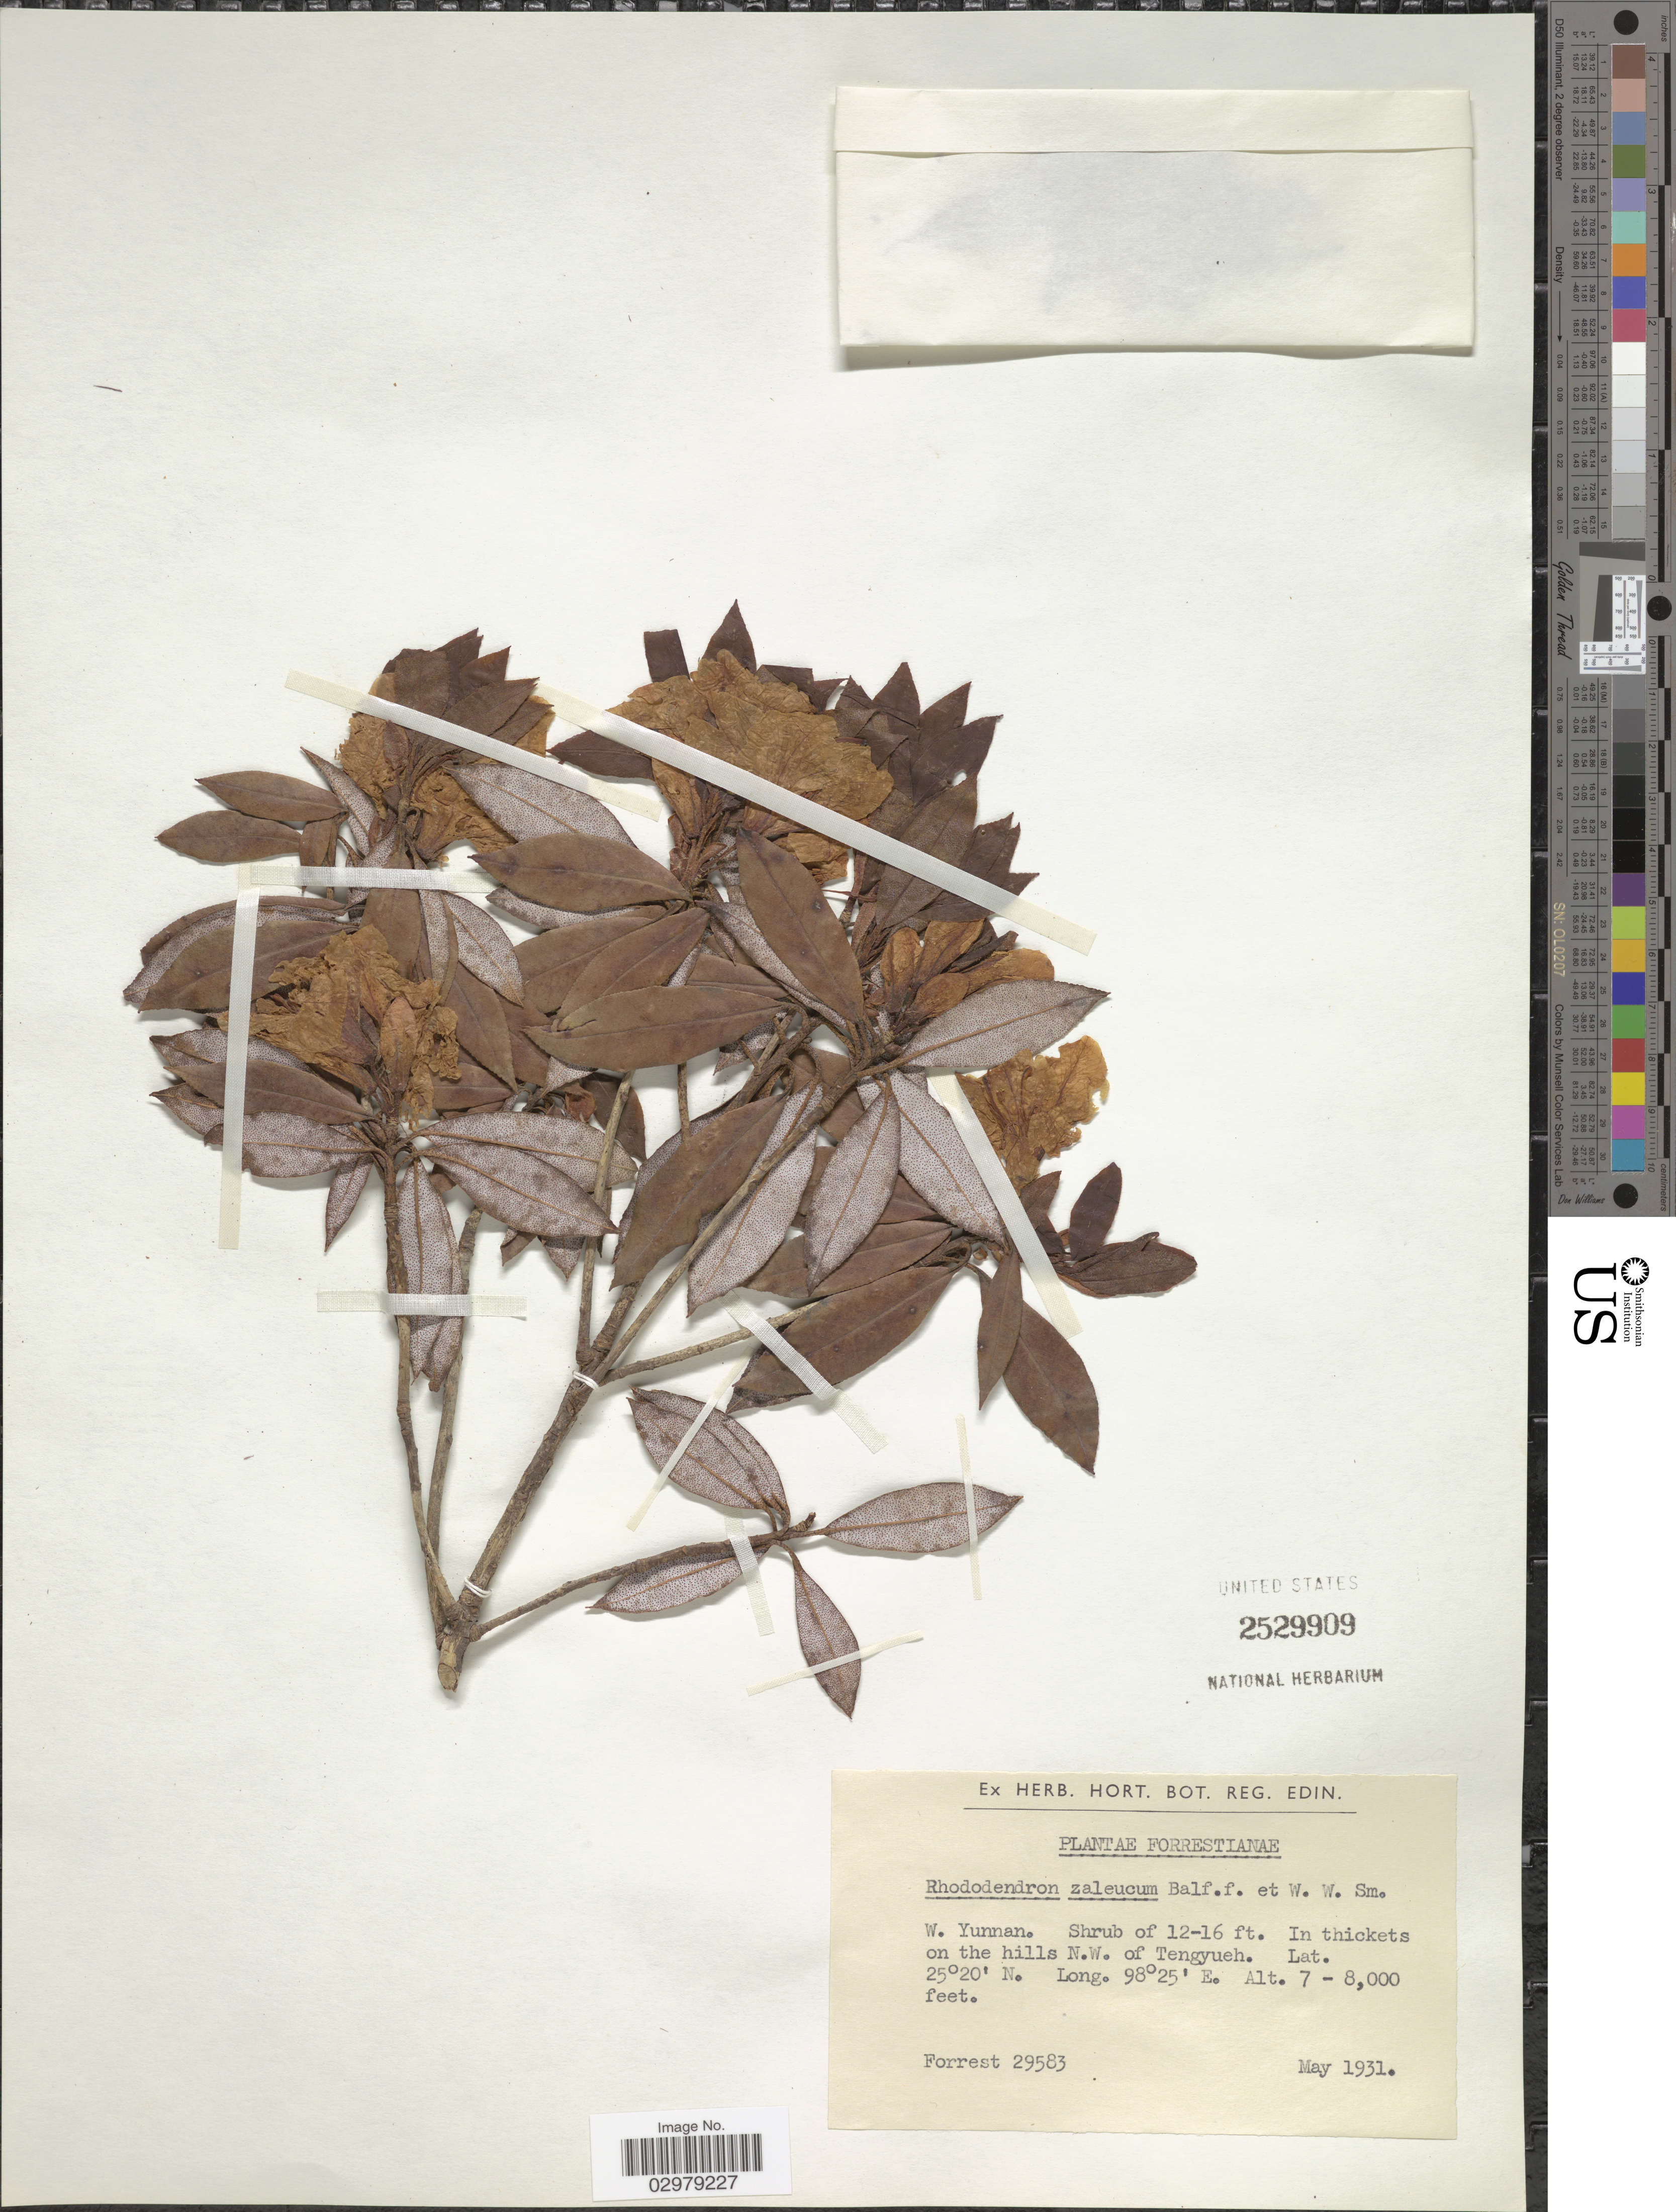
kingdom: Plantae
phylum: Tracheophyta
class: Magnoliopsida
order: Ericales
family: Ericaceae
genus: Rhododendron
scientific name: Rhododendron zaleucum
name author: Balf. f. & W.W. Sm.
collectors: -. Forrest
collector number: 29583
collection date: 1931-05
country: China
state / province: Yunnan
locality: W. Yunnan. In thickets on the hills N.W. of Tengyueh.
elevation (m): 2134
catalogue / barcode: US 2529909